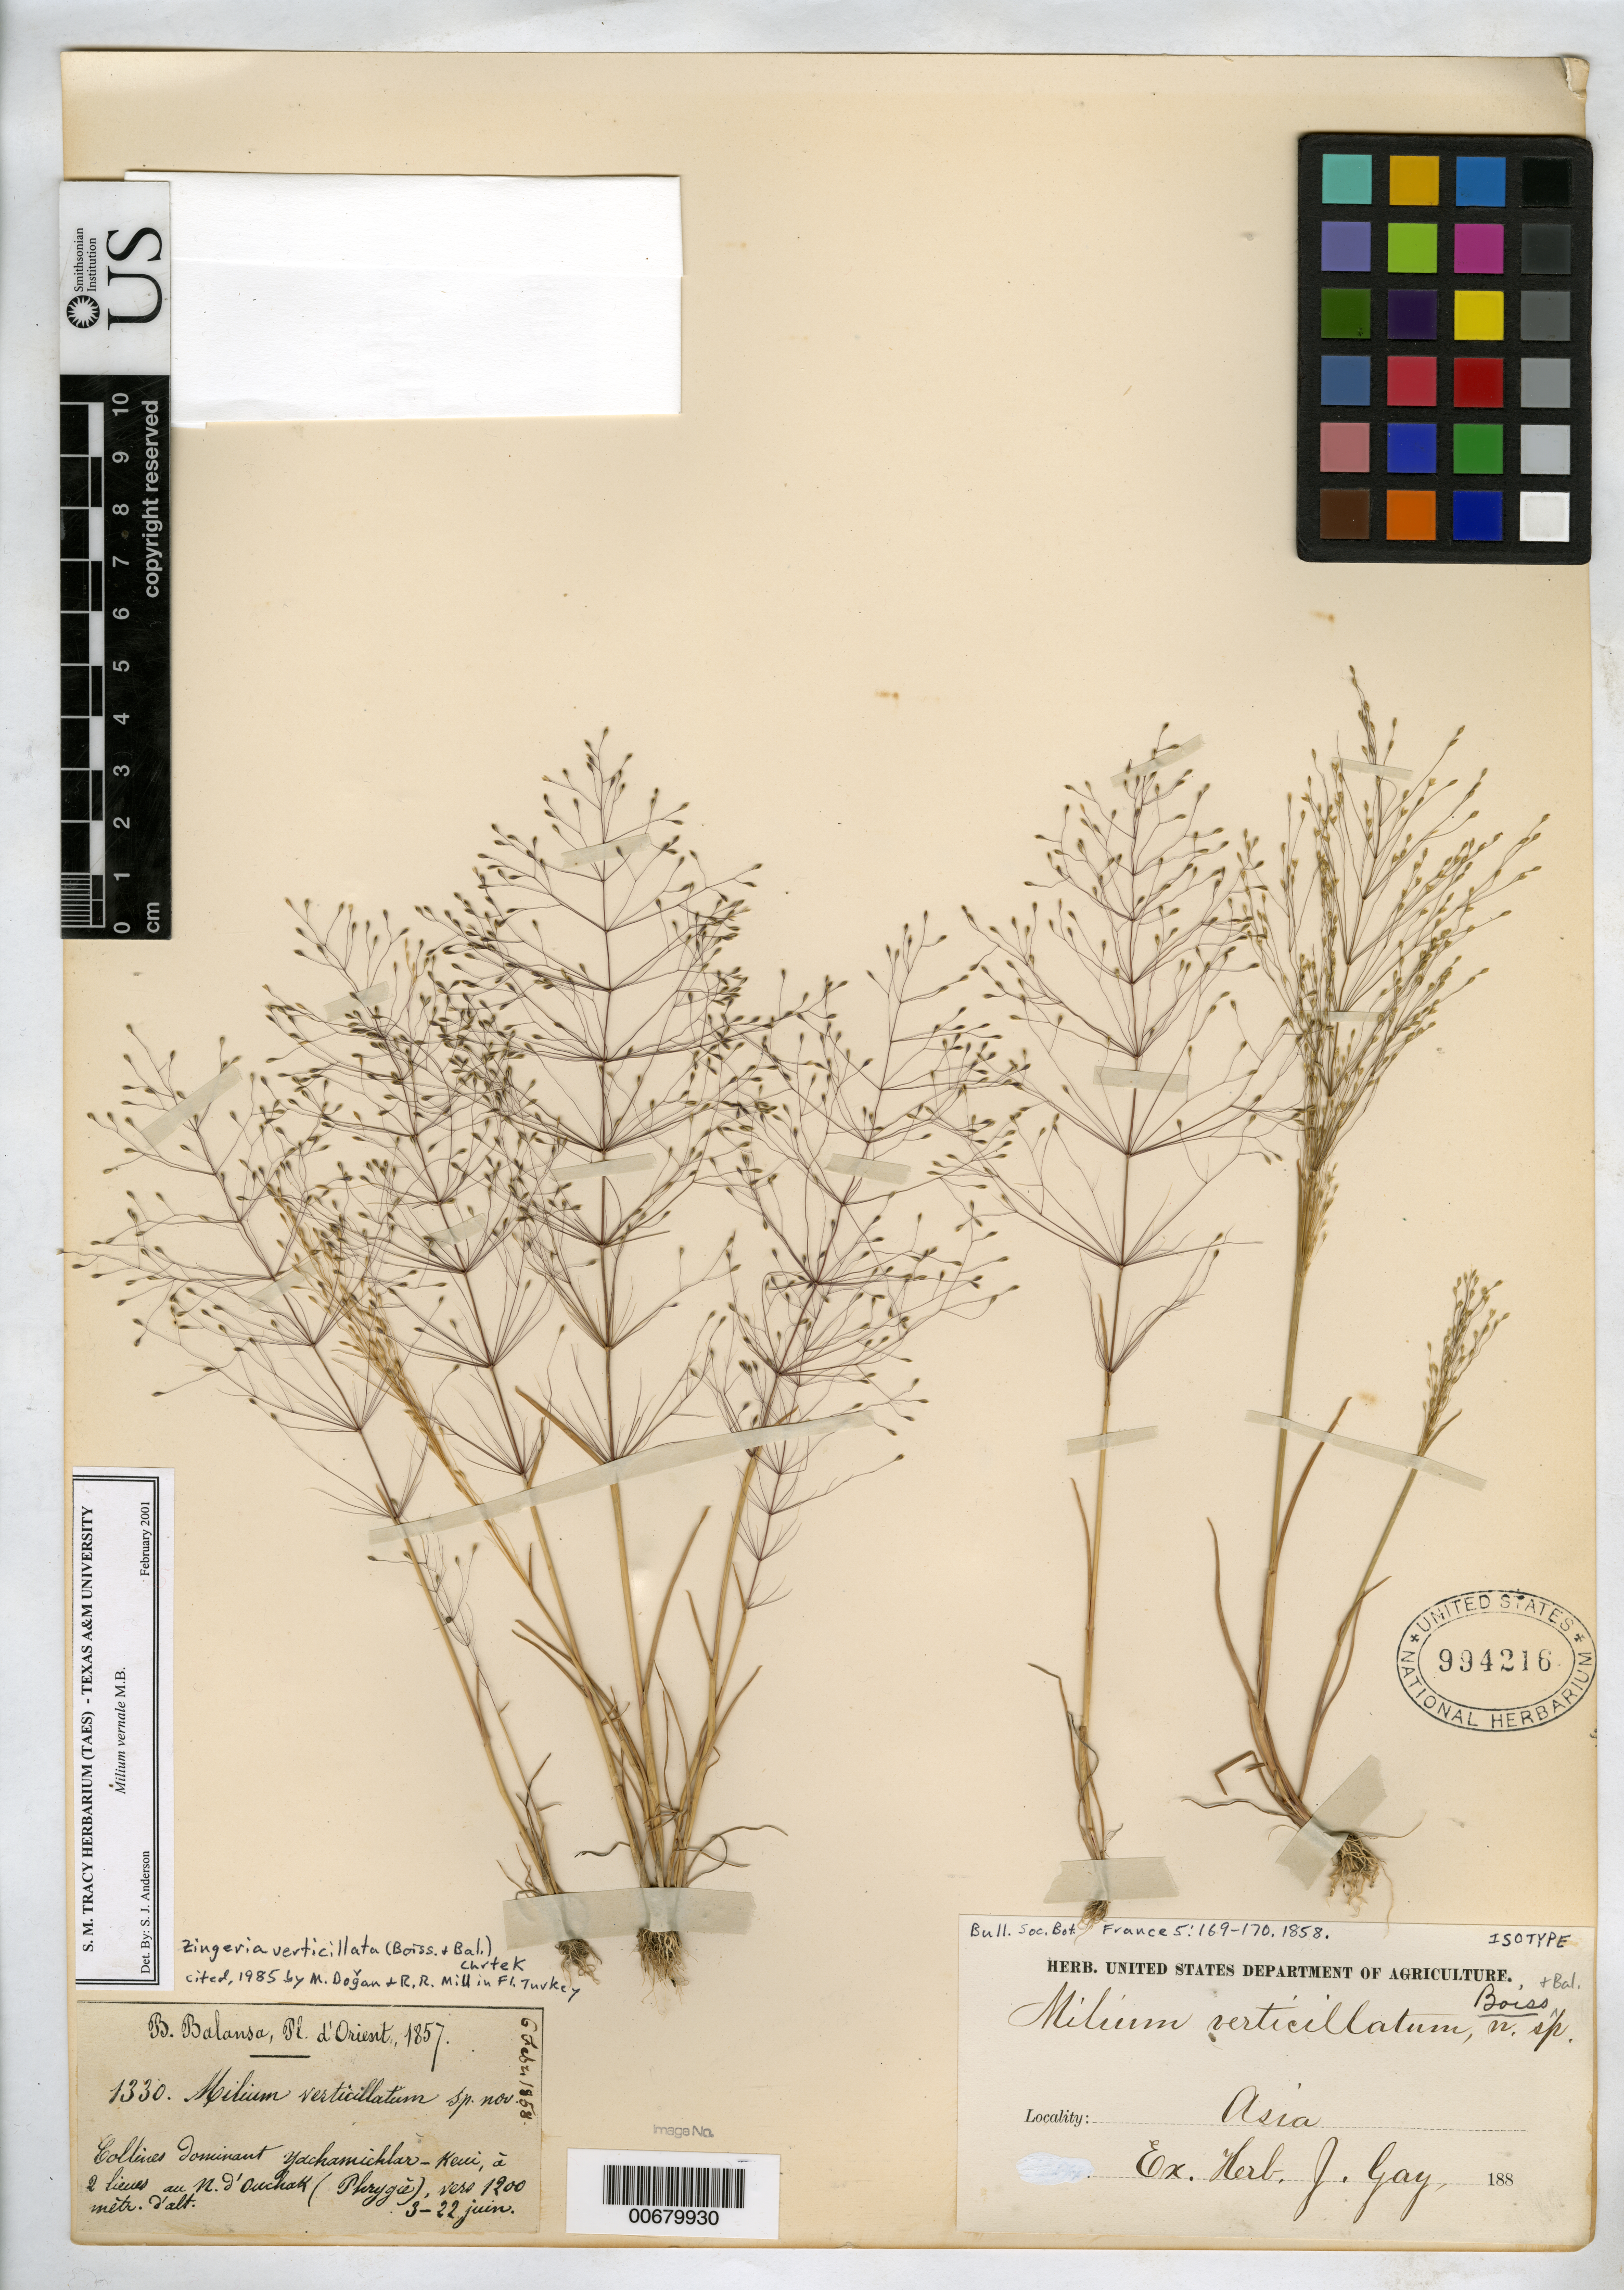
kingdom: Plantae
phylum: Tracheophyta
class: Liliopsida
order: Poales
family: Poaceae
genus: Milium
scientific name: Milium verticillatum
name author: Boiss. & Balansa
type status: Syntype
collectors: B. Balansa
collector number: Pl. Orient. 1330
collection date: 1857-06-03/1857-06-22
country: Turkey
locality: Collines dominant Yachamichlar-Keui, a 2 lieues au N. d'Ouchak (Phrygie)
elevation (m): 1200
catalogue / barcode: US 994216